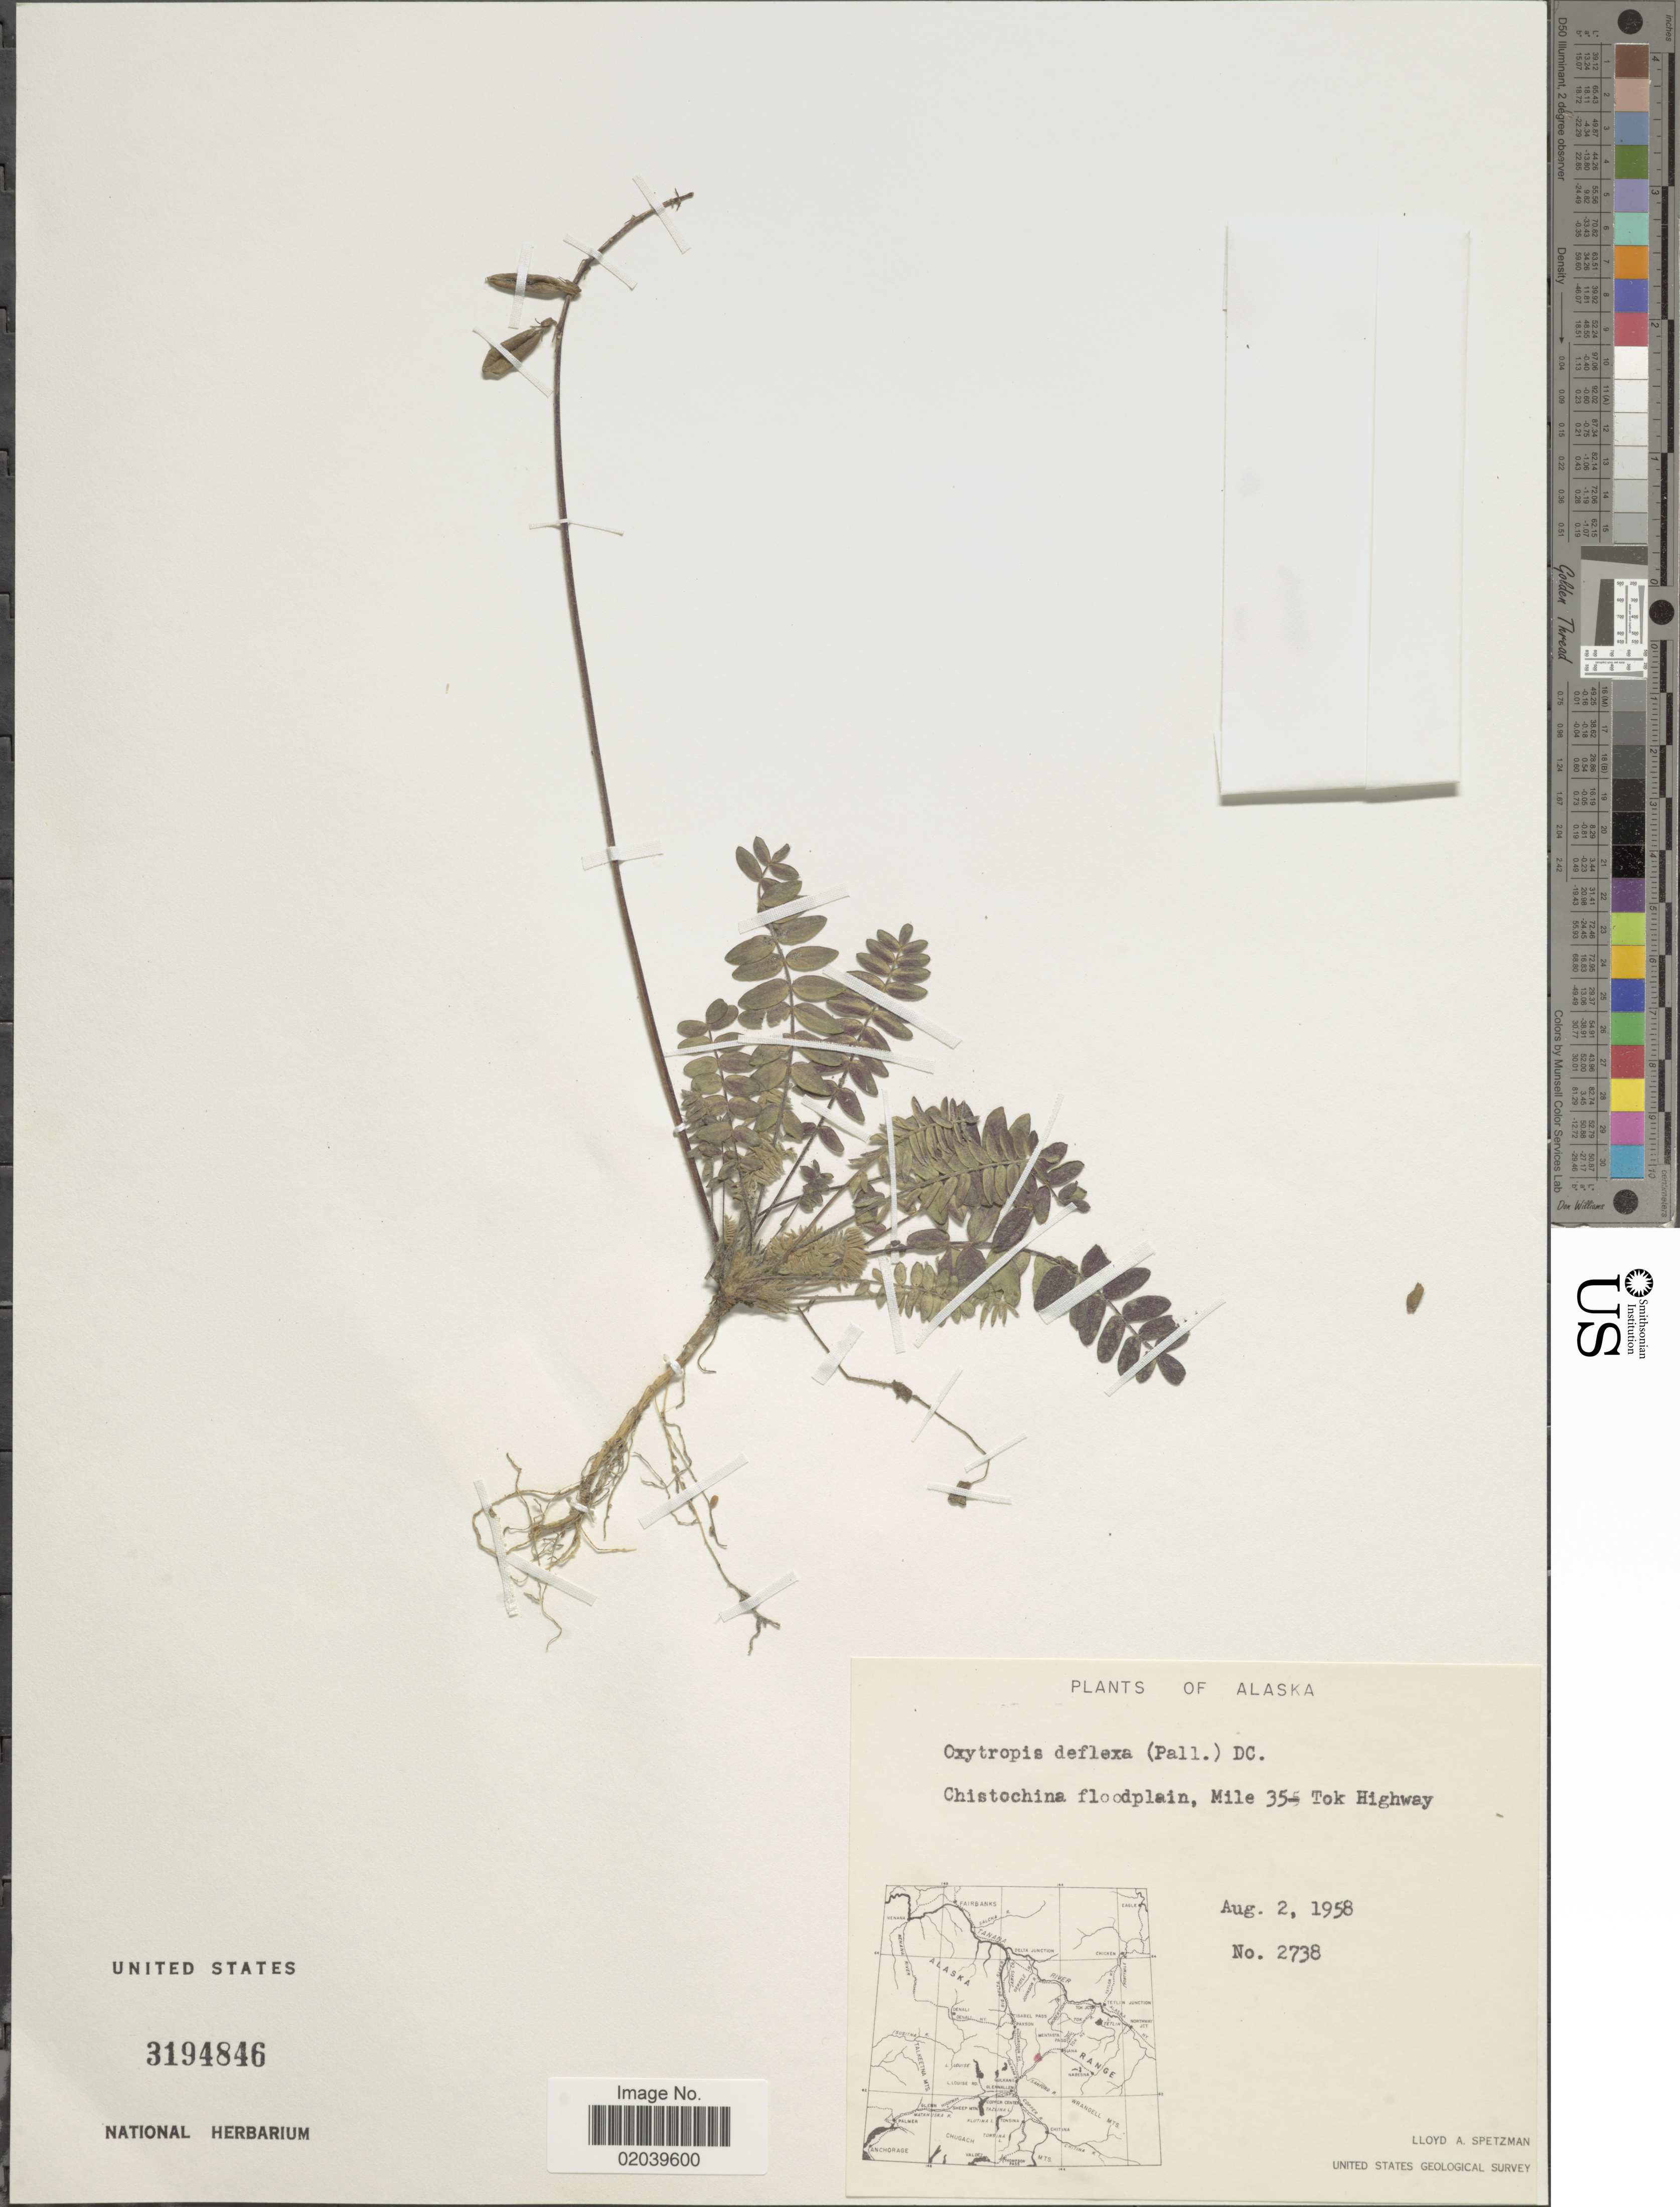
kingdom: Plantae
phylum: Tracheophyta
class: Magnoliopsida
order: Fabales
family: Fabaceae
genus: Oxytropis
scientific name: Oxytropis deflexa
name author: (Pall.) DC.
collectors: L. Spetzman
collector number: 2738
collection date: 1958-08-02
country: United States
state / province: Alaska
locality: Chistochina floodplain, Mile 35 Tok Highway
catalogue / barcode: US 3194846